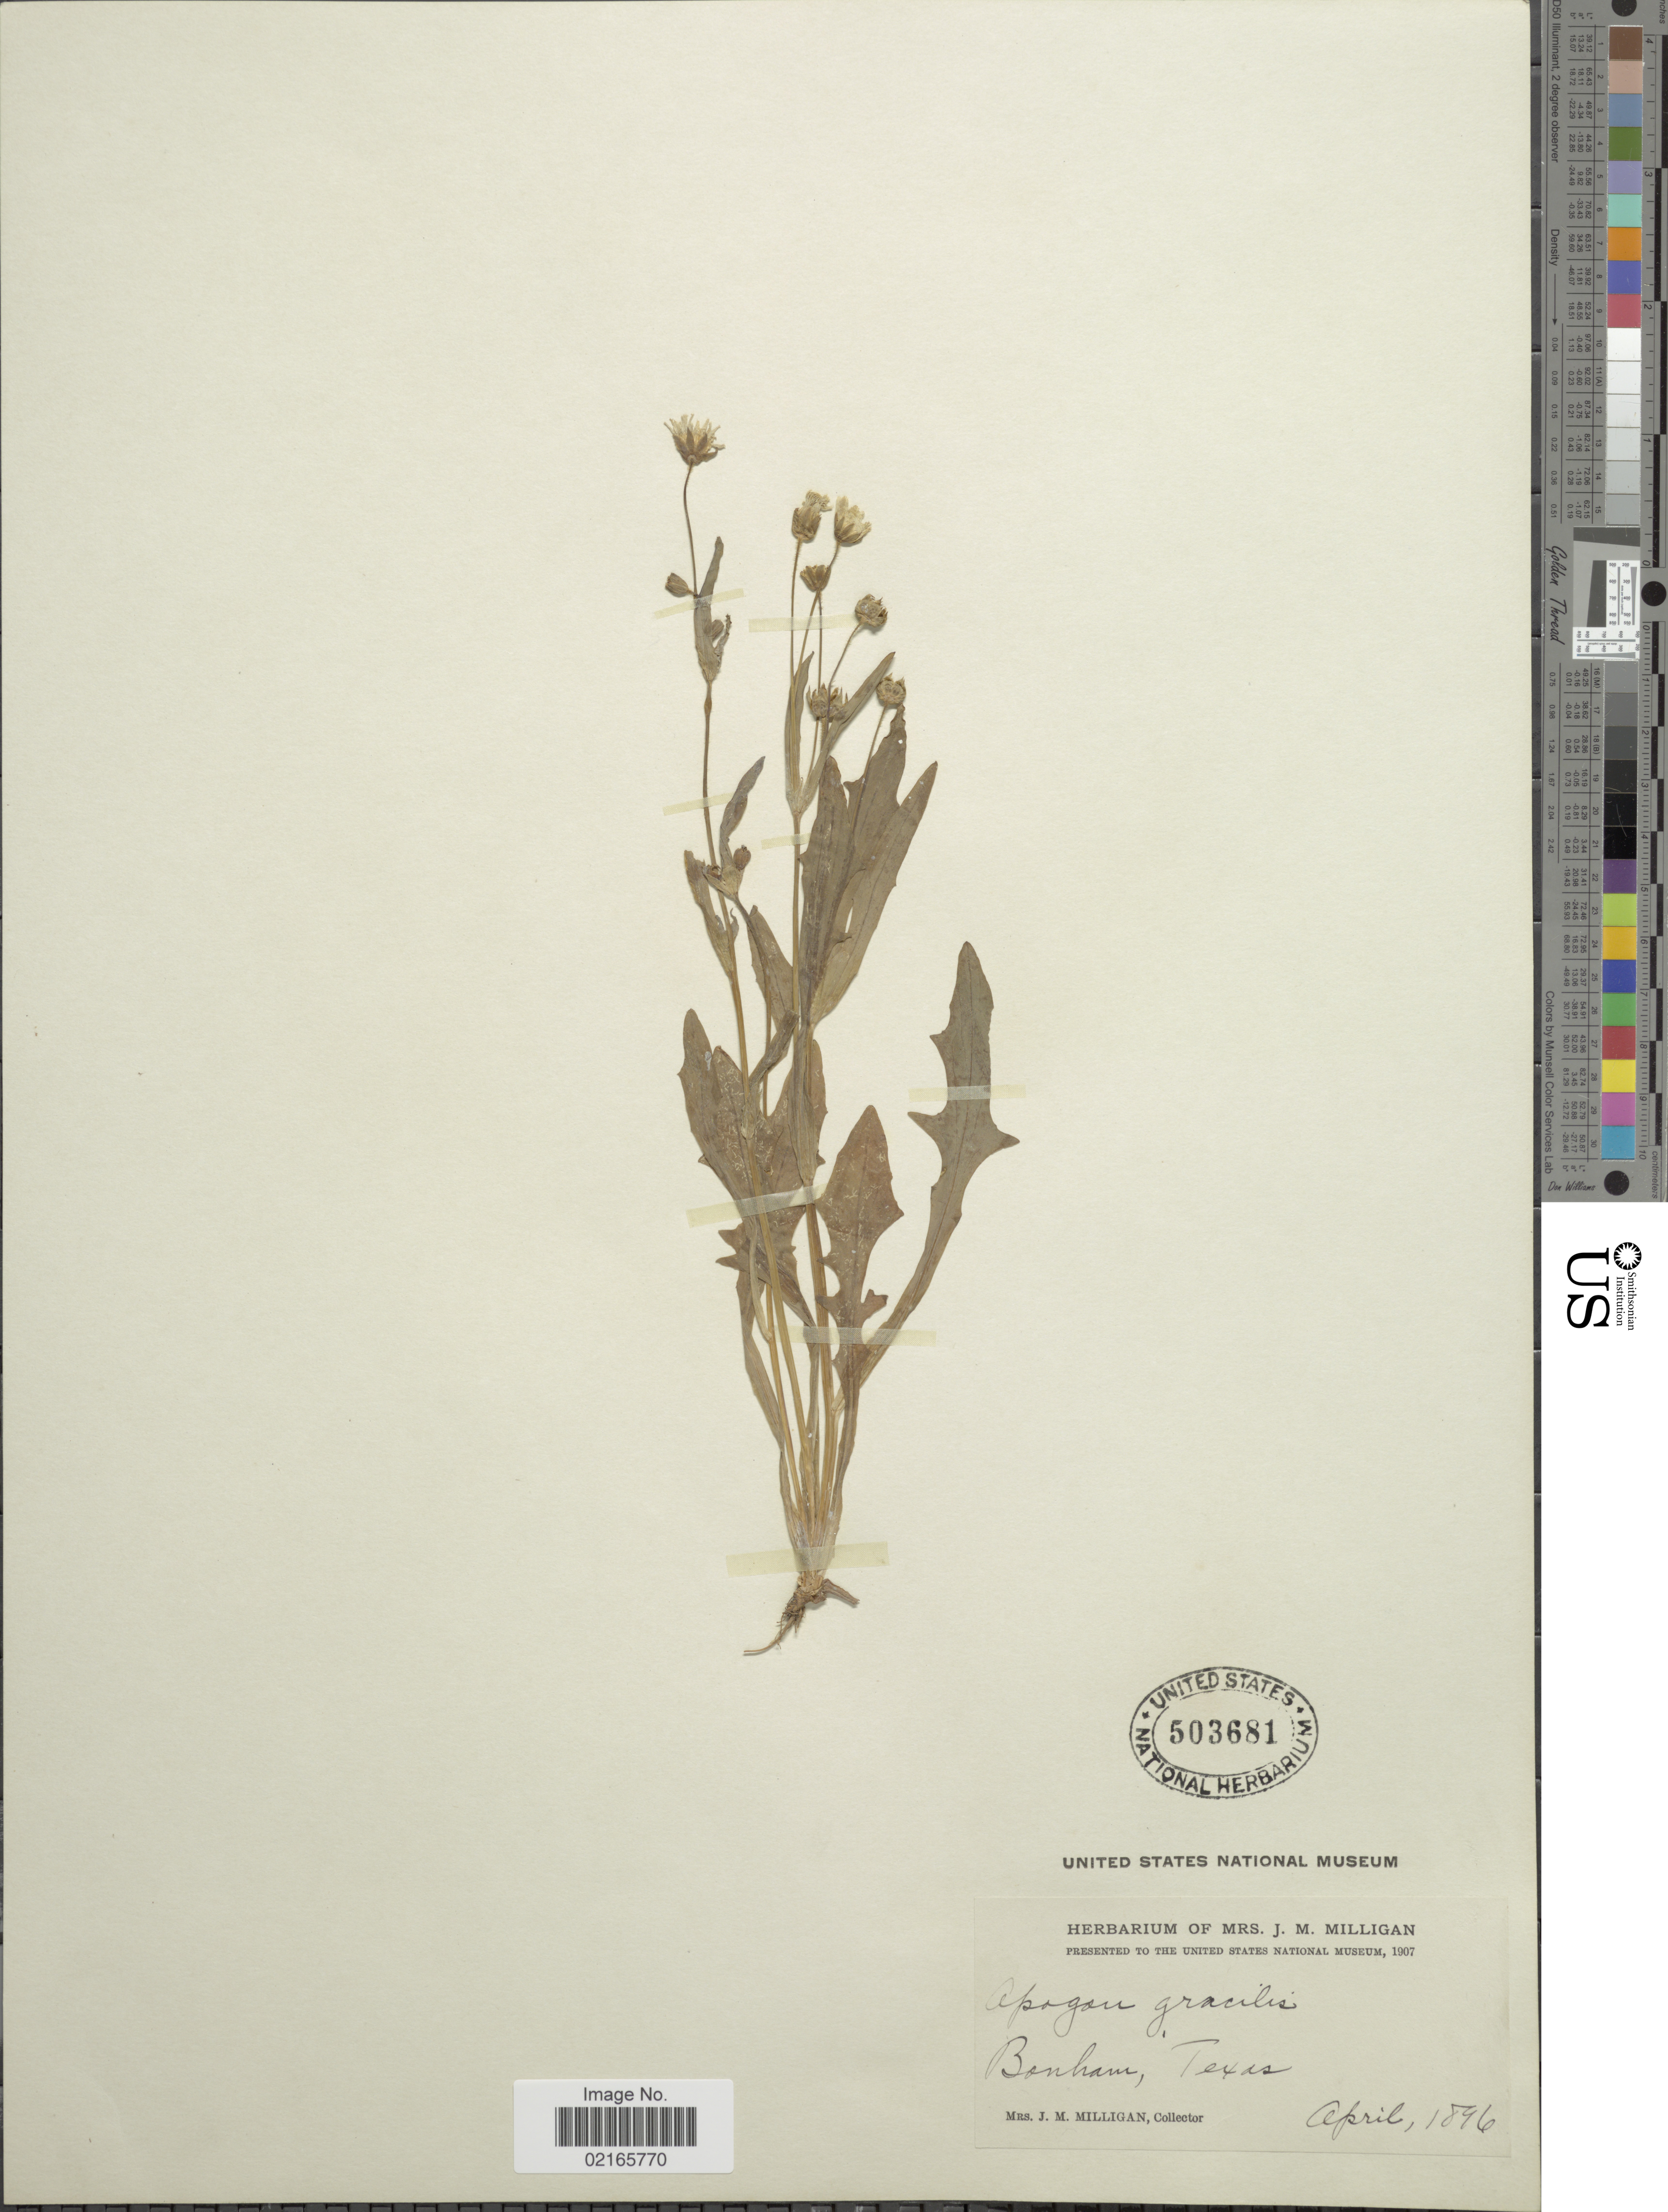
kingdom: Plantae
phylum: Tracheophyta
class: Magnoliopsida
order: Asterales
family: Asteraceae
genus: Krigia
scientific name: Krigia cespitosa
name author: (Raf.) K.L. Chambers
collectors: J. Milligan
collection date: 1896-04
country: United States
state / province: Texas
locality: Bonham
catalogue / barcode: US 503681